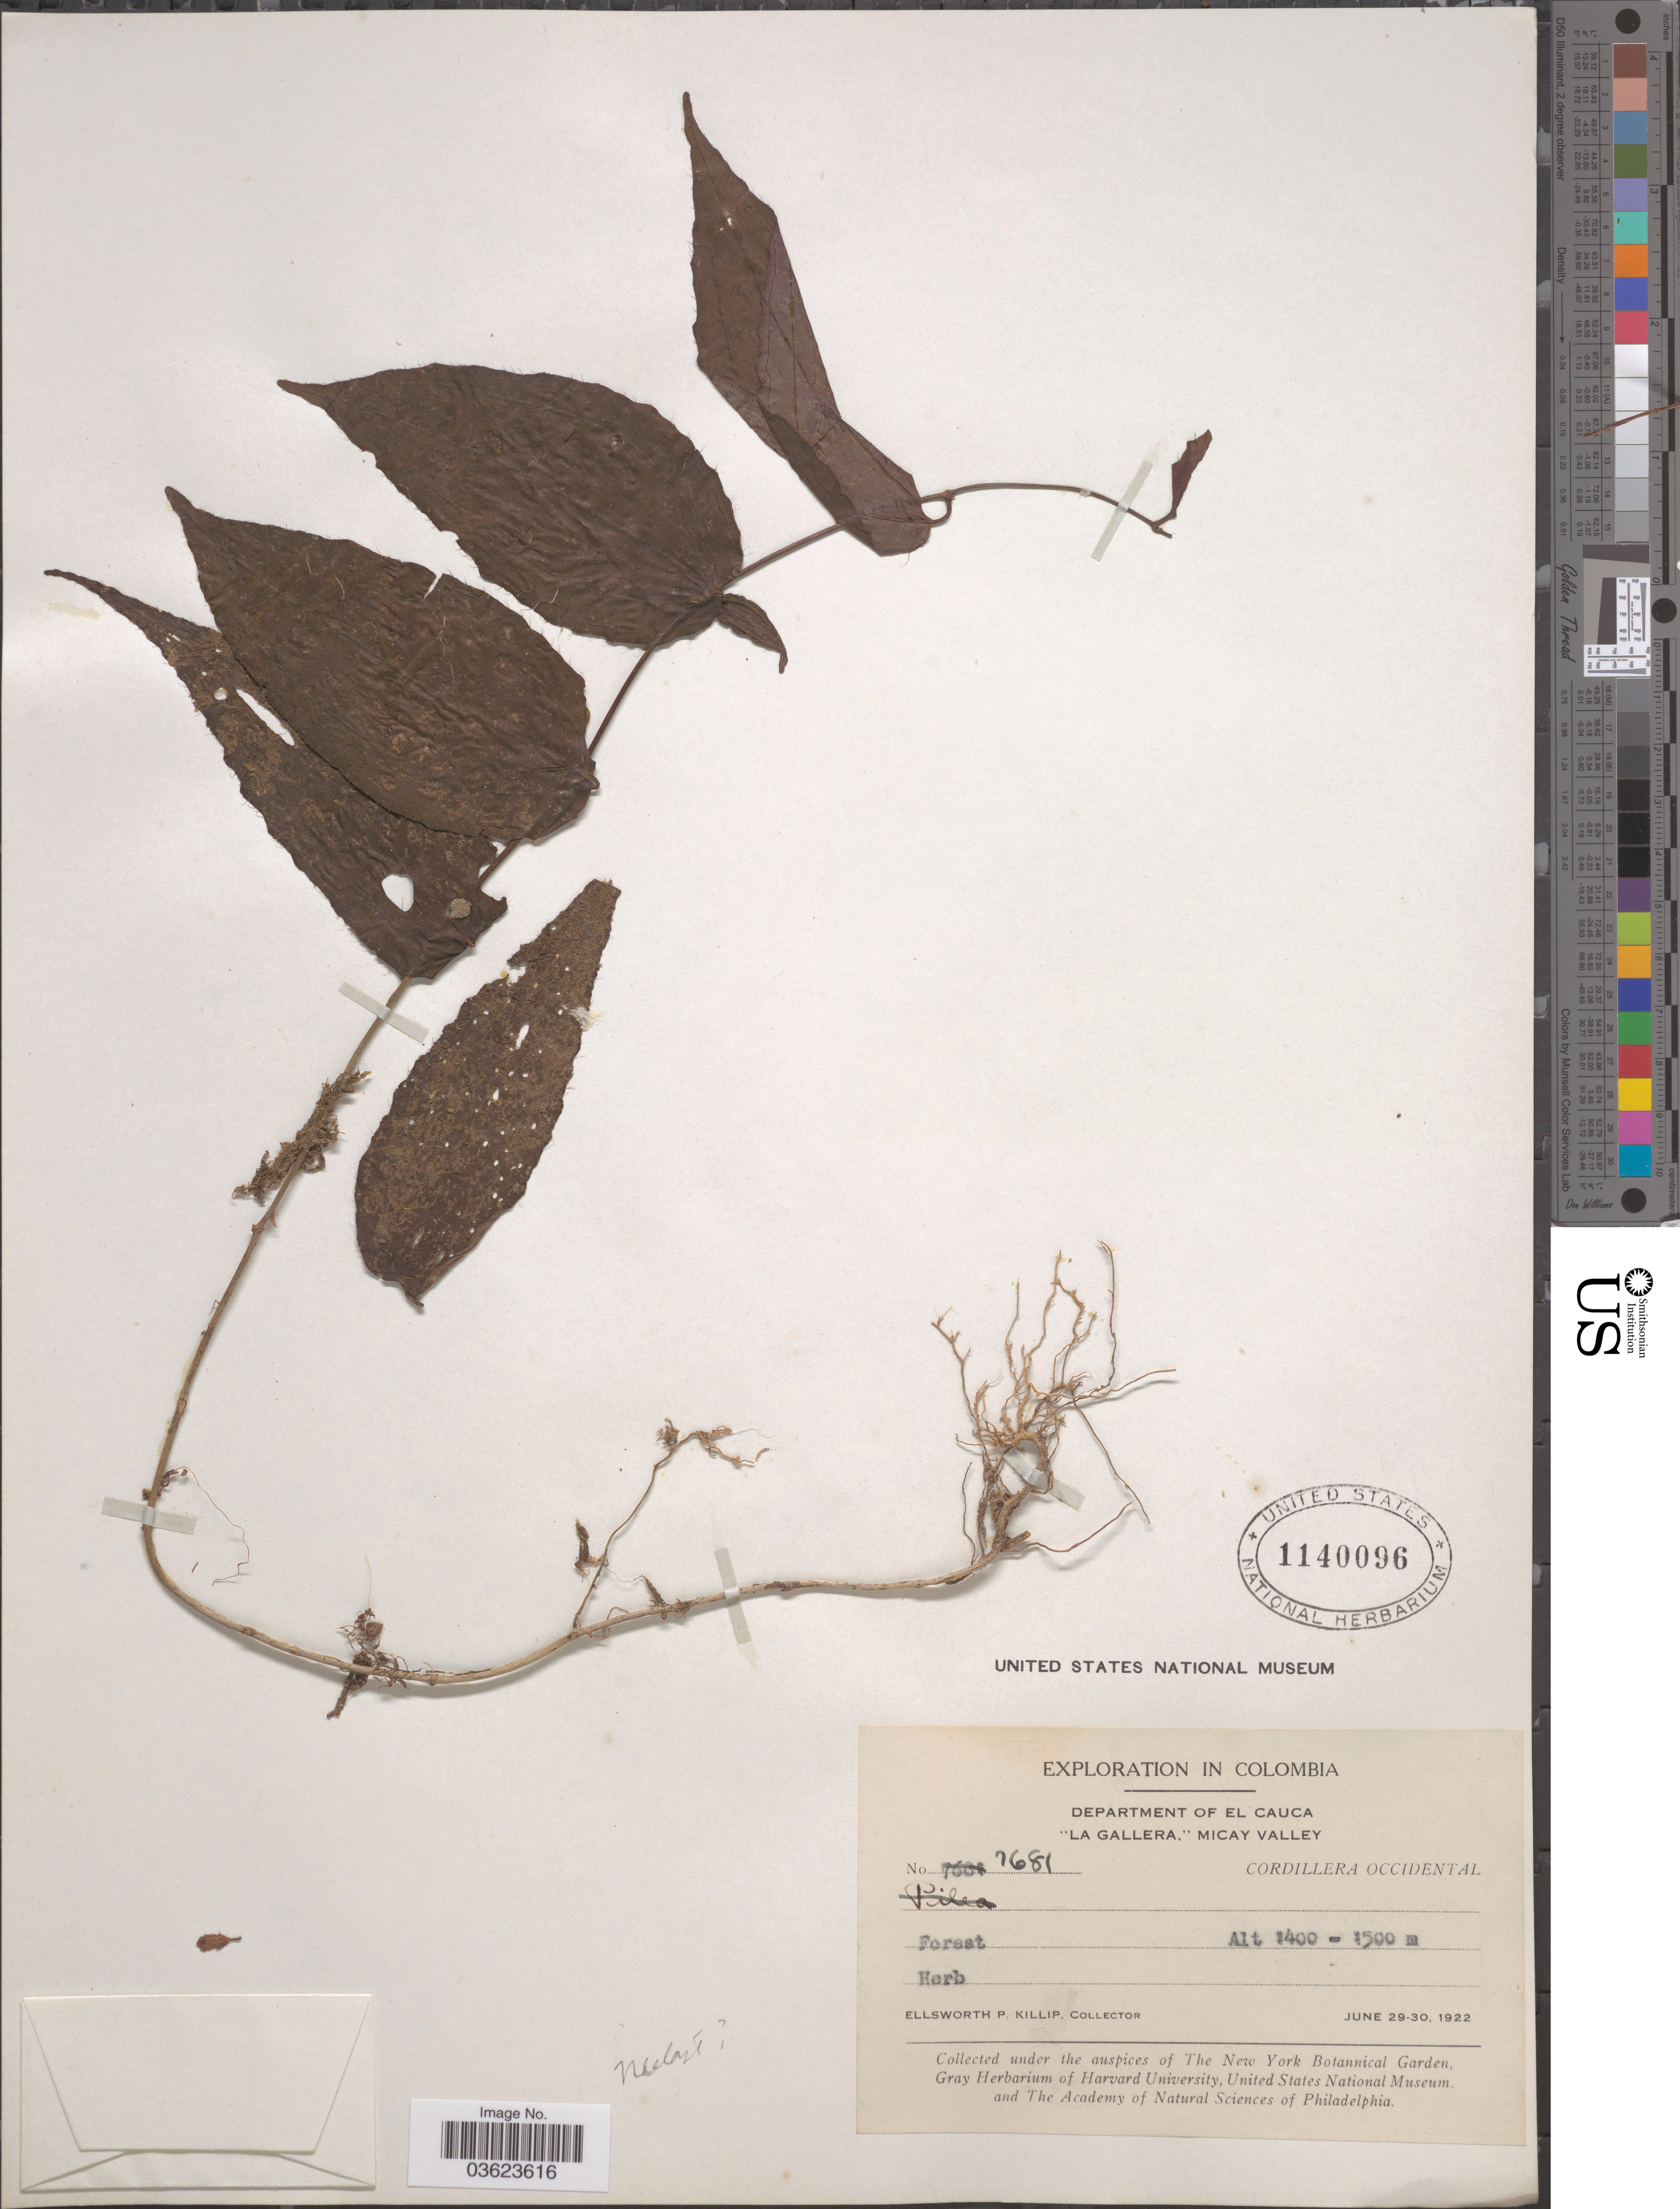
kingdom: Plantae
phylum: Tracheophyta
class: Magnoliopsida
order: Rosales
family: Urticaceae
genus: Pilea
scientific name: Pilea sp.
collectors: E. P. Killip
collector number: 7681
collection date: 1922-06-29/1922-06-30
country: Colombia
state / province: Cauca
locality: Department of El Cauca. "La Gallera," Micay Valley. Cordillera Occidental.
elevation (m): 1400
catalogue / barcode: US 1140096